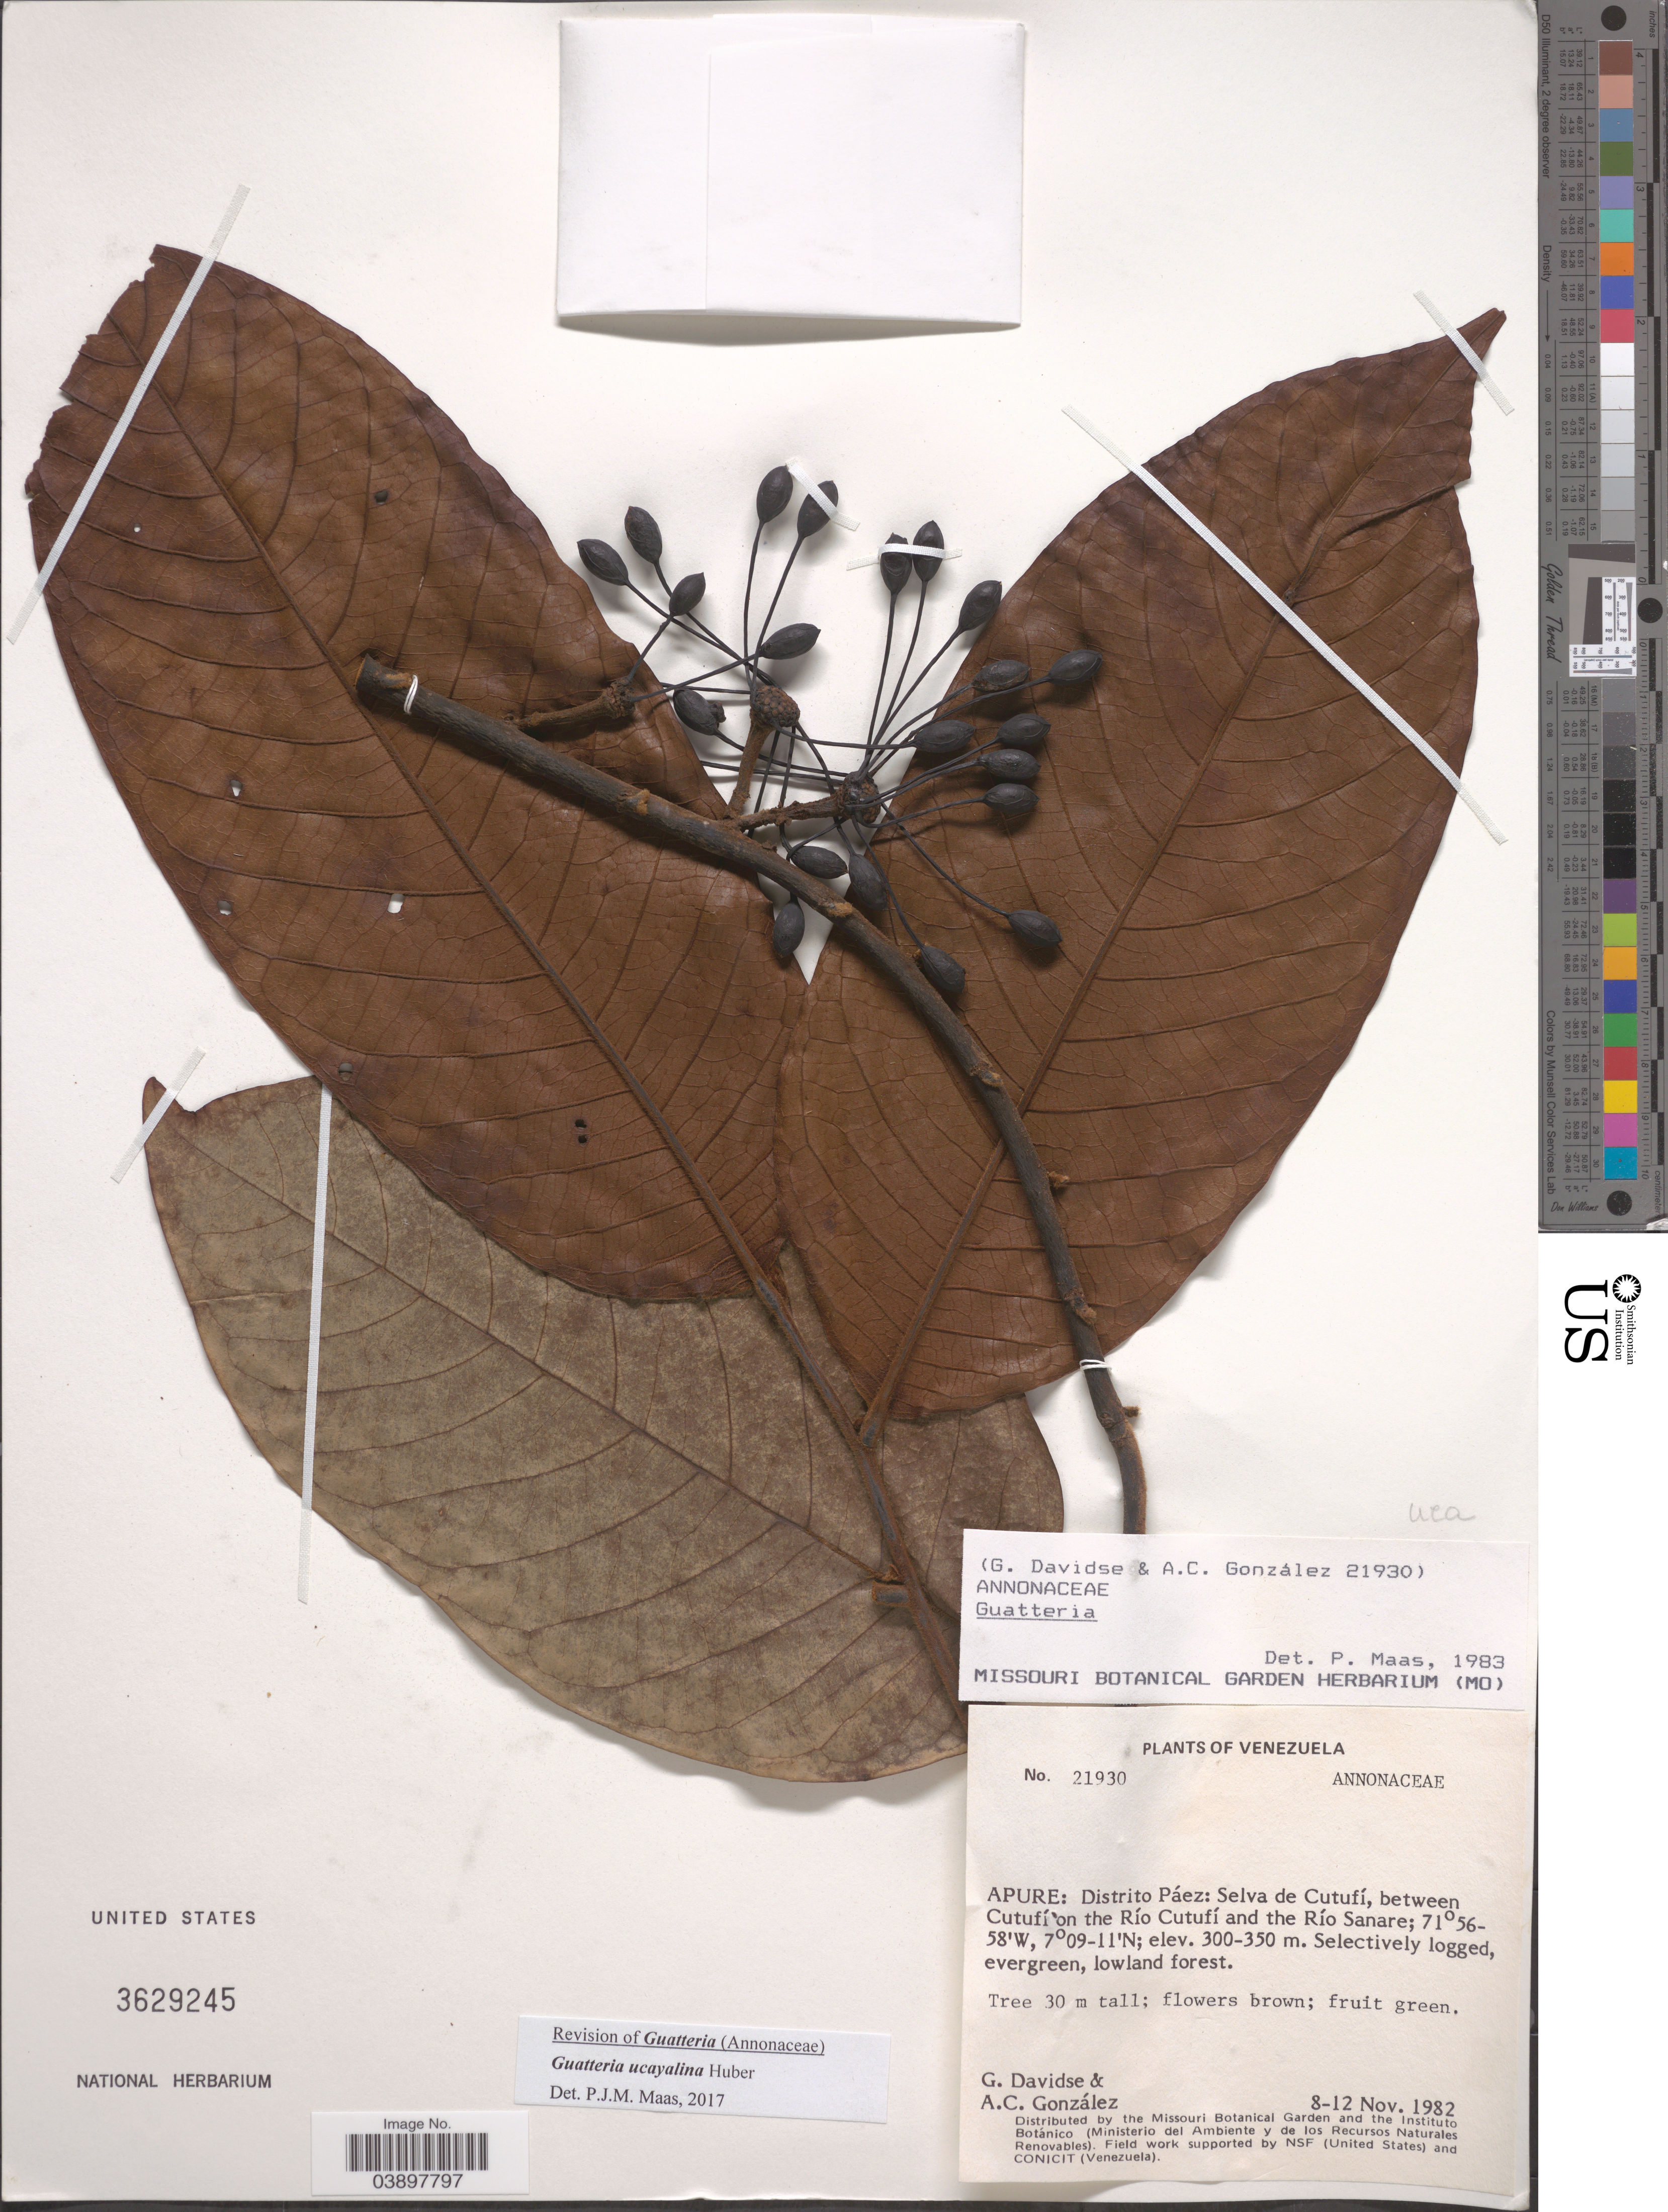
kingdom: Plantae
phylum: Tracheophyta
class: Magnoliopsida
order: Magnoliales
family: Annonaceae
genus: Guatteria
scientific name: Guatteria ucayalina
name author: Huber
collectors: G. Davidse & A. C. González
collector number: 21930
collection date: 1982-11-08/1982-11-12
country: Venezuela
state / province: Apure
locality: Distrito Páaz: Selva de Cutufí, between Cutufí on the Río Cutufí and the Río Sanare.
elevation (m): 300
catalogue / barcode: US 3629245